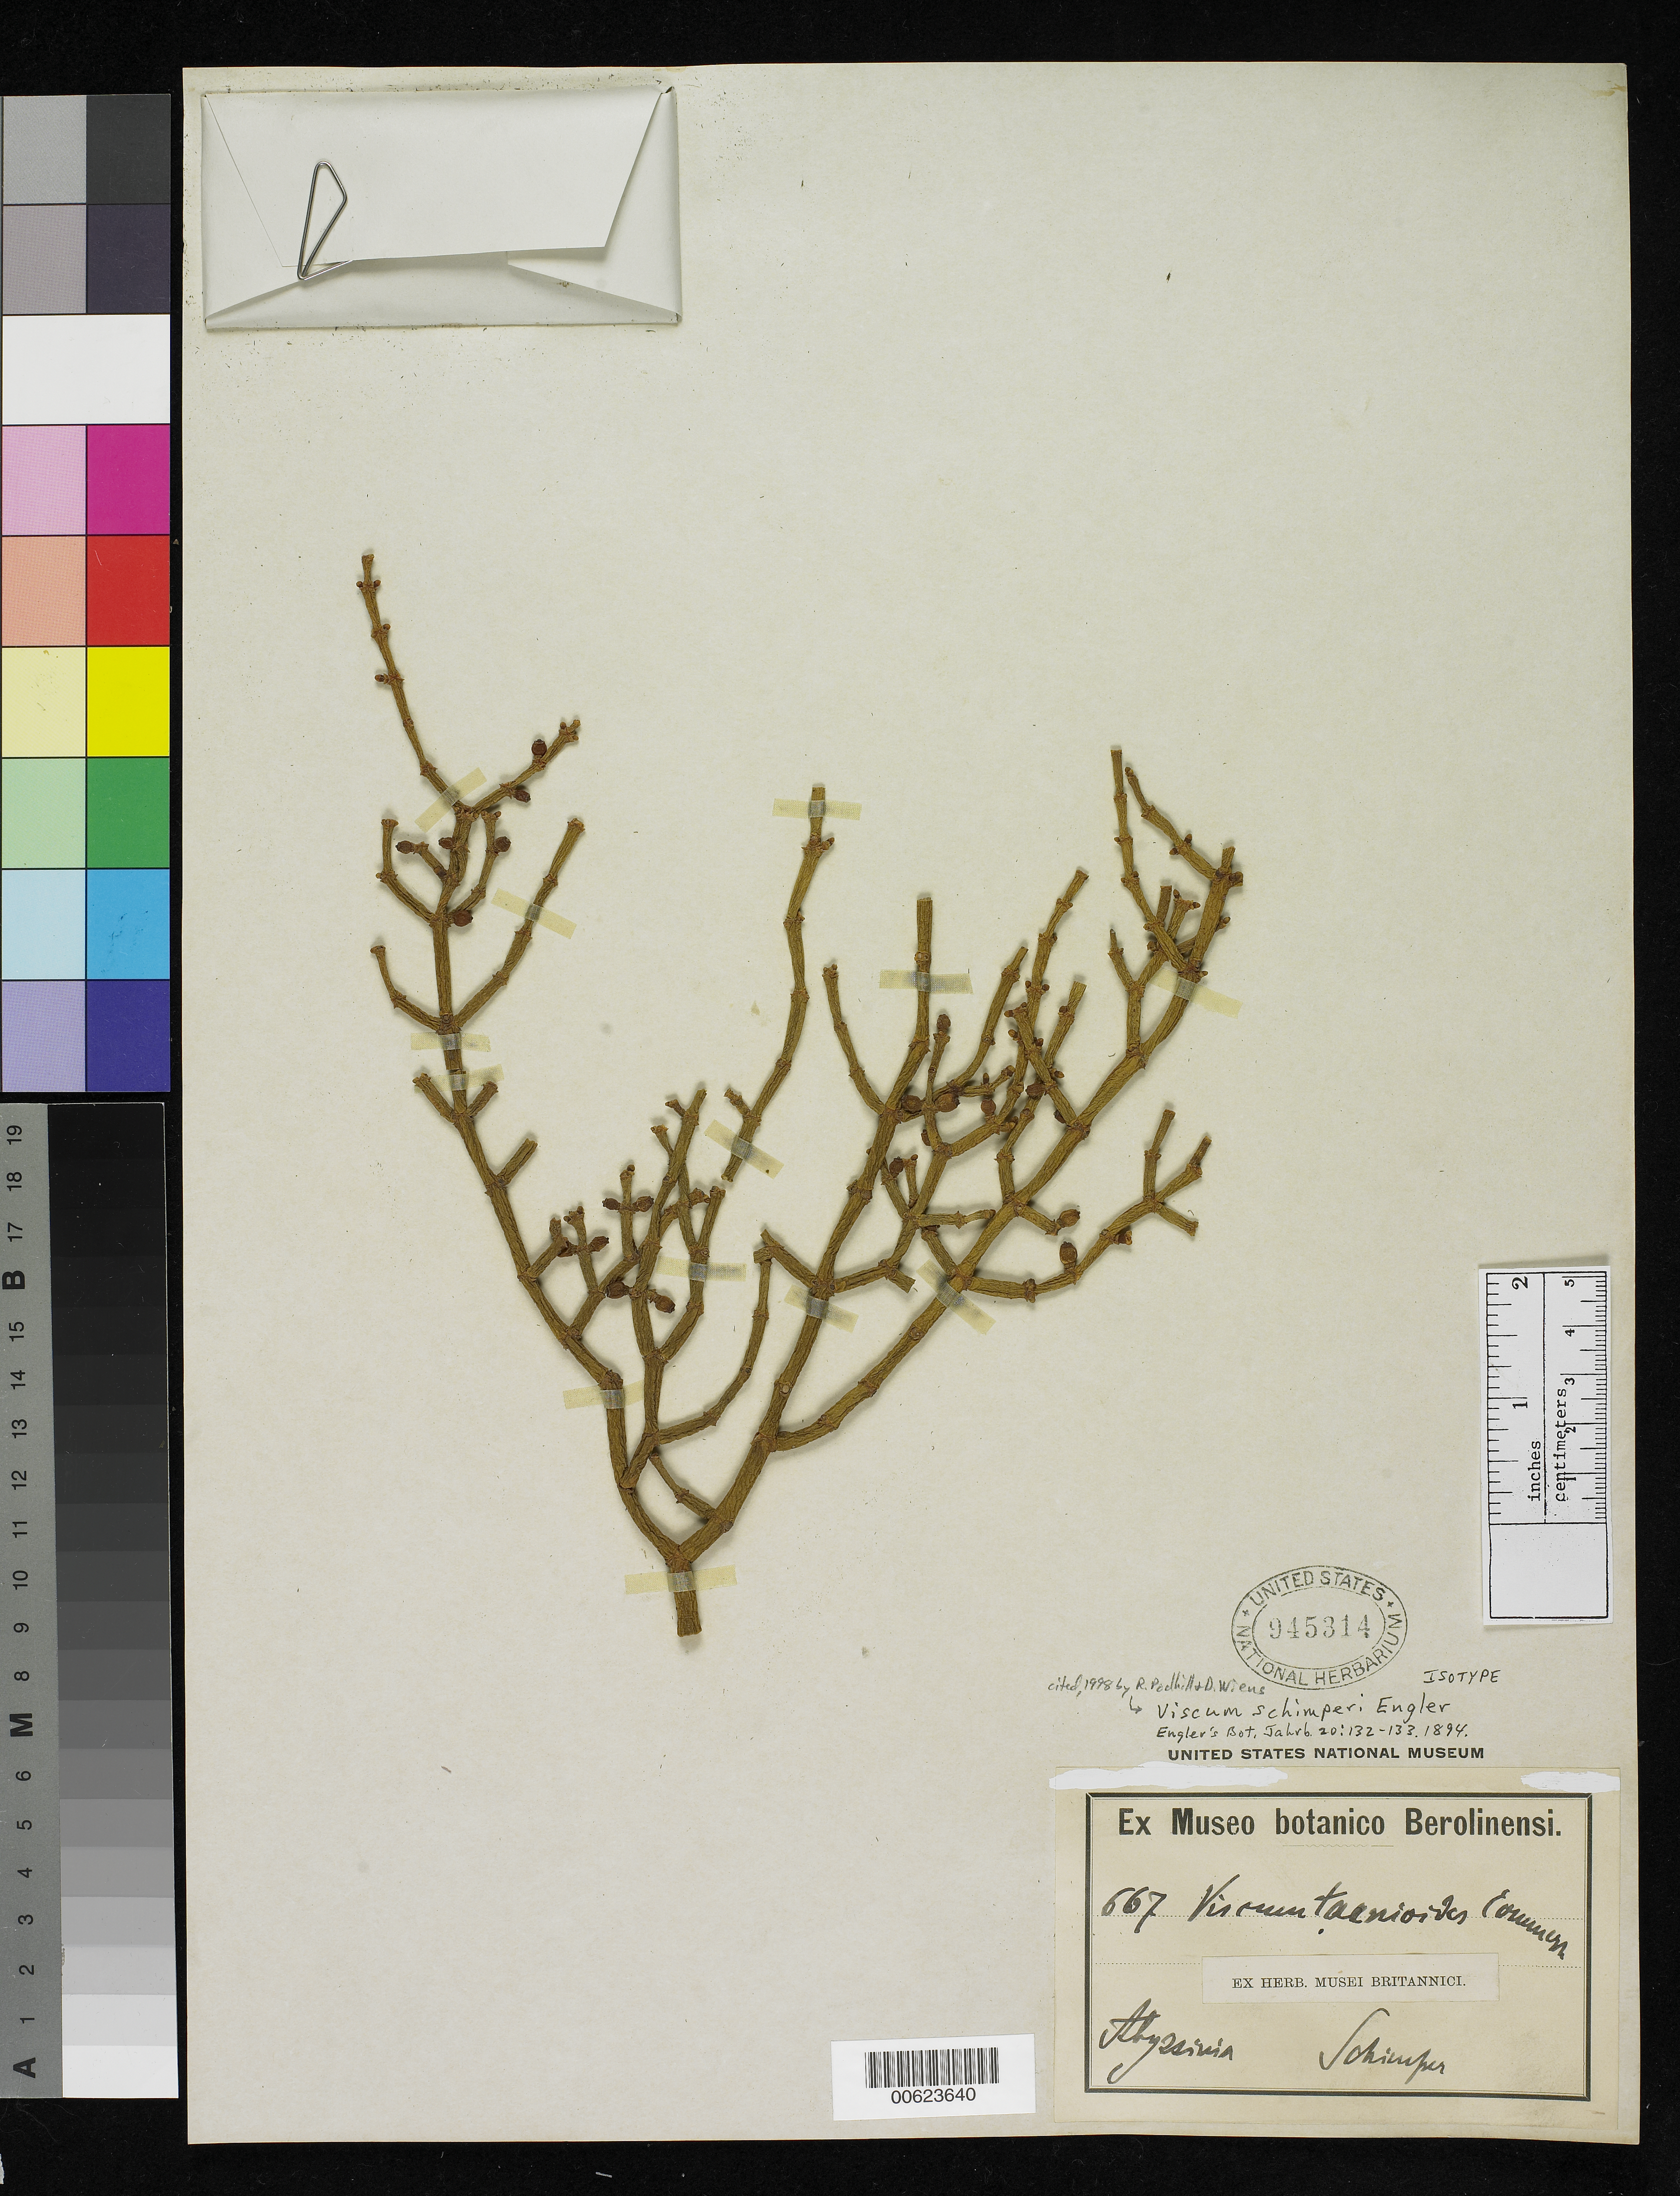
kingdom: Plantae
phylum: Tracheophyta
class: Magnoliopsida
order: Santalales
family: Viscaceae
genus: Viscum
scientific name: Viscum schimperi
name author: Engl.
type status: Isotype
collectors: G. W. Schimper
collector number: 667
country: Ethiopia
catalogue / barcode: US 945314